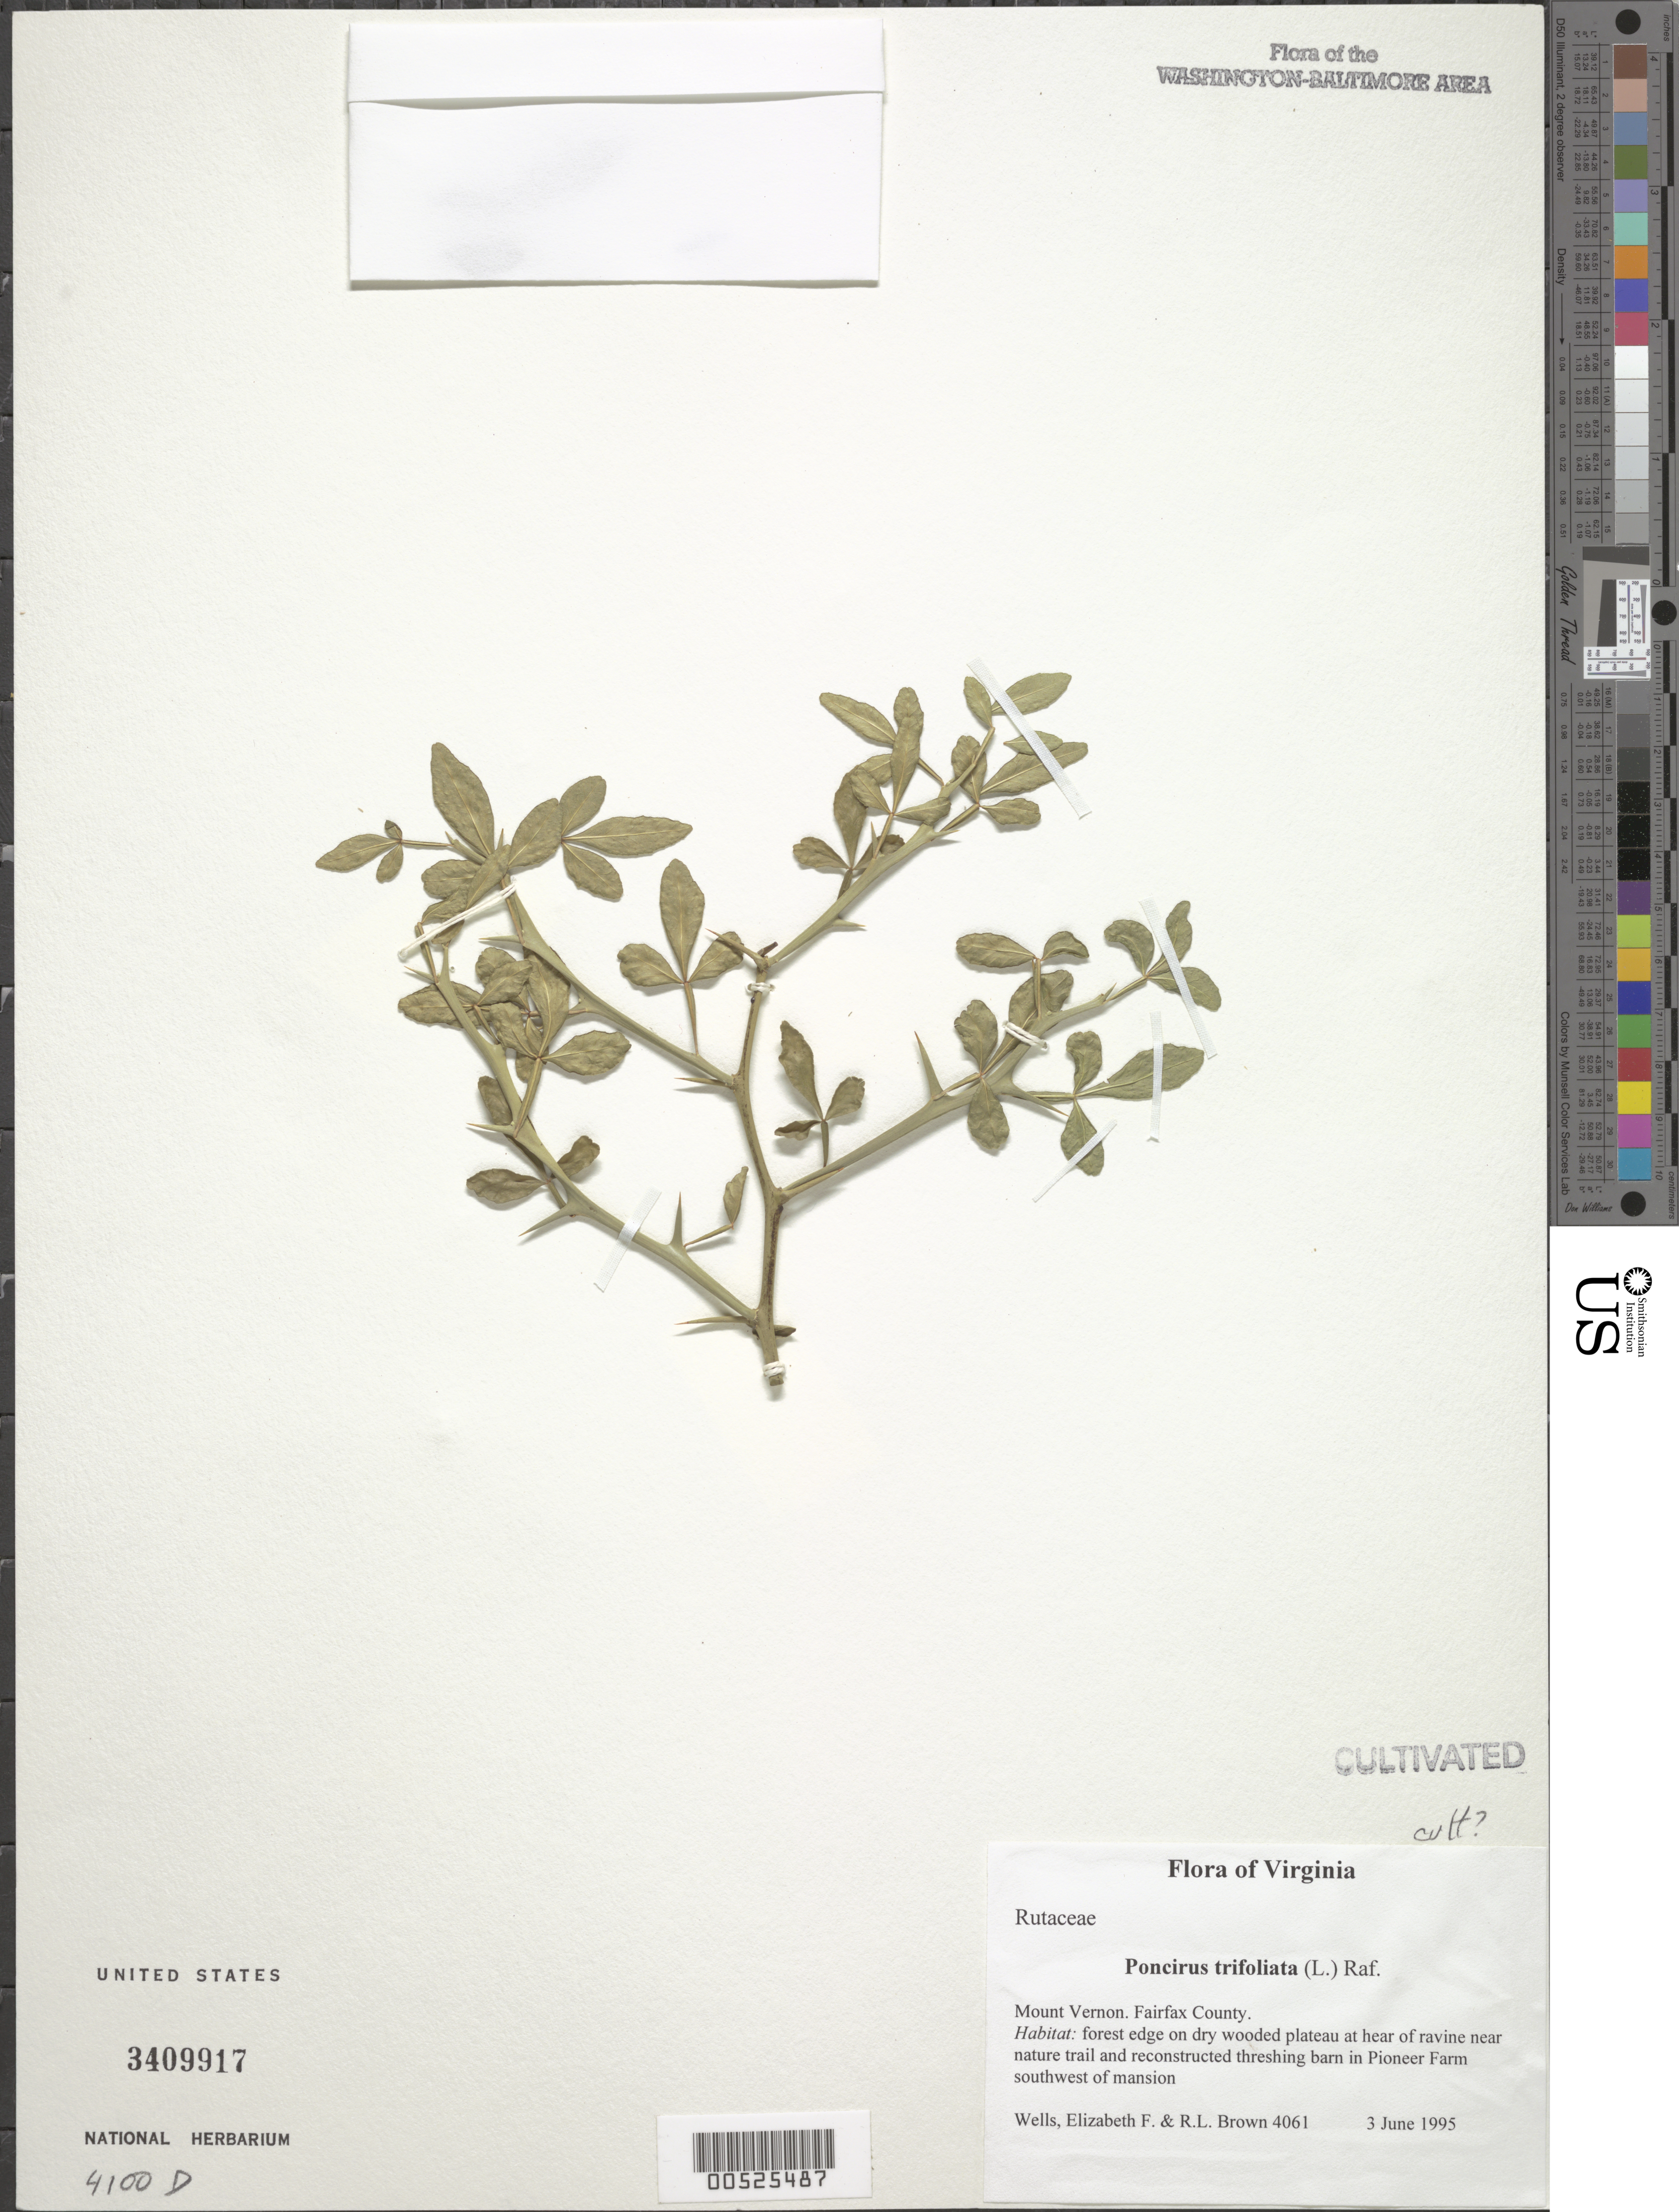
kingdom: Plantae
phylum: Tracheophyta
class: Magnoliopsida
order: Sapindales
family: Rutaceae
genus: Citrus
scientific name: Citrus trifoliata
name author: L.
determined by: Strong, Mark T., (BOT), Smithsonian Institution - National Museum of Natural History (UNITED STATES)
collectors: E. F. Wells & R. L. Brown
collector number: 4061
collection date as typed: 03 Jun 1995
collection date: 1995-06-03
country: United States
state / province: Virginia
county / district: Fairfax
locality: Mount Vernon. Pioneer farm sw of mansion.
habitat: Forest edge on dry wooded plateau at heart of ravine.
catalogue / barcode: US 3409917